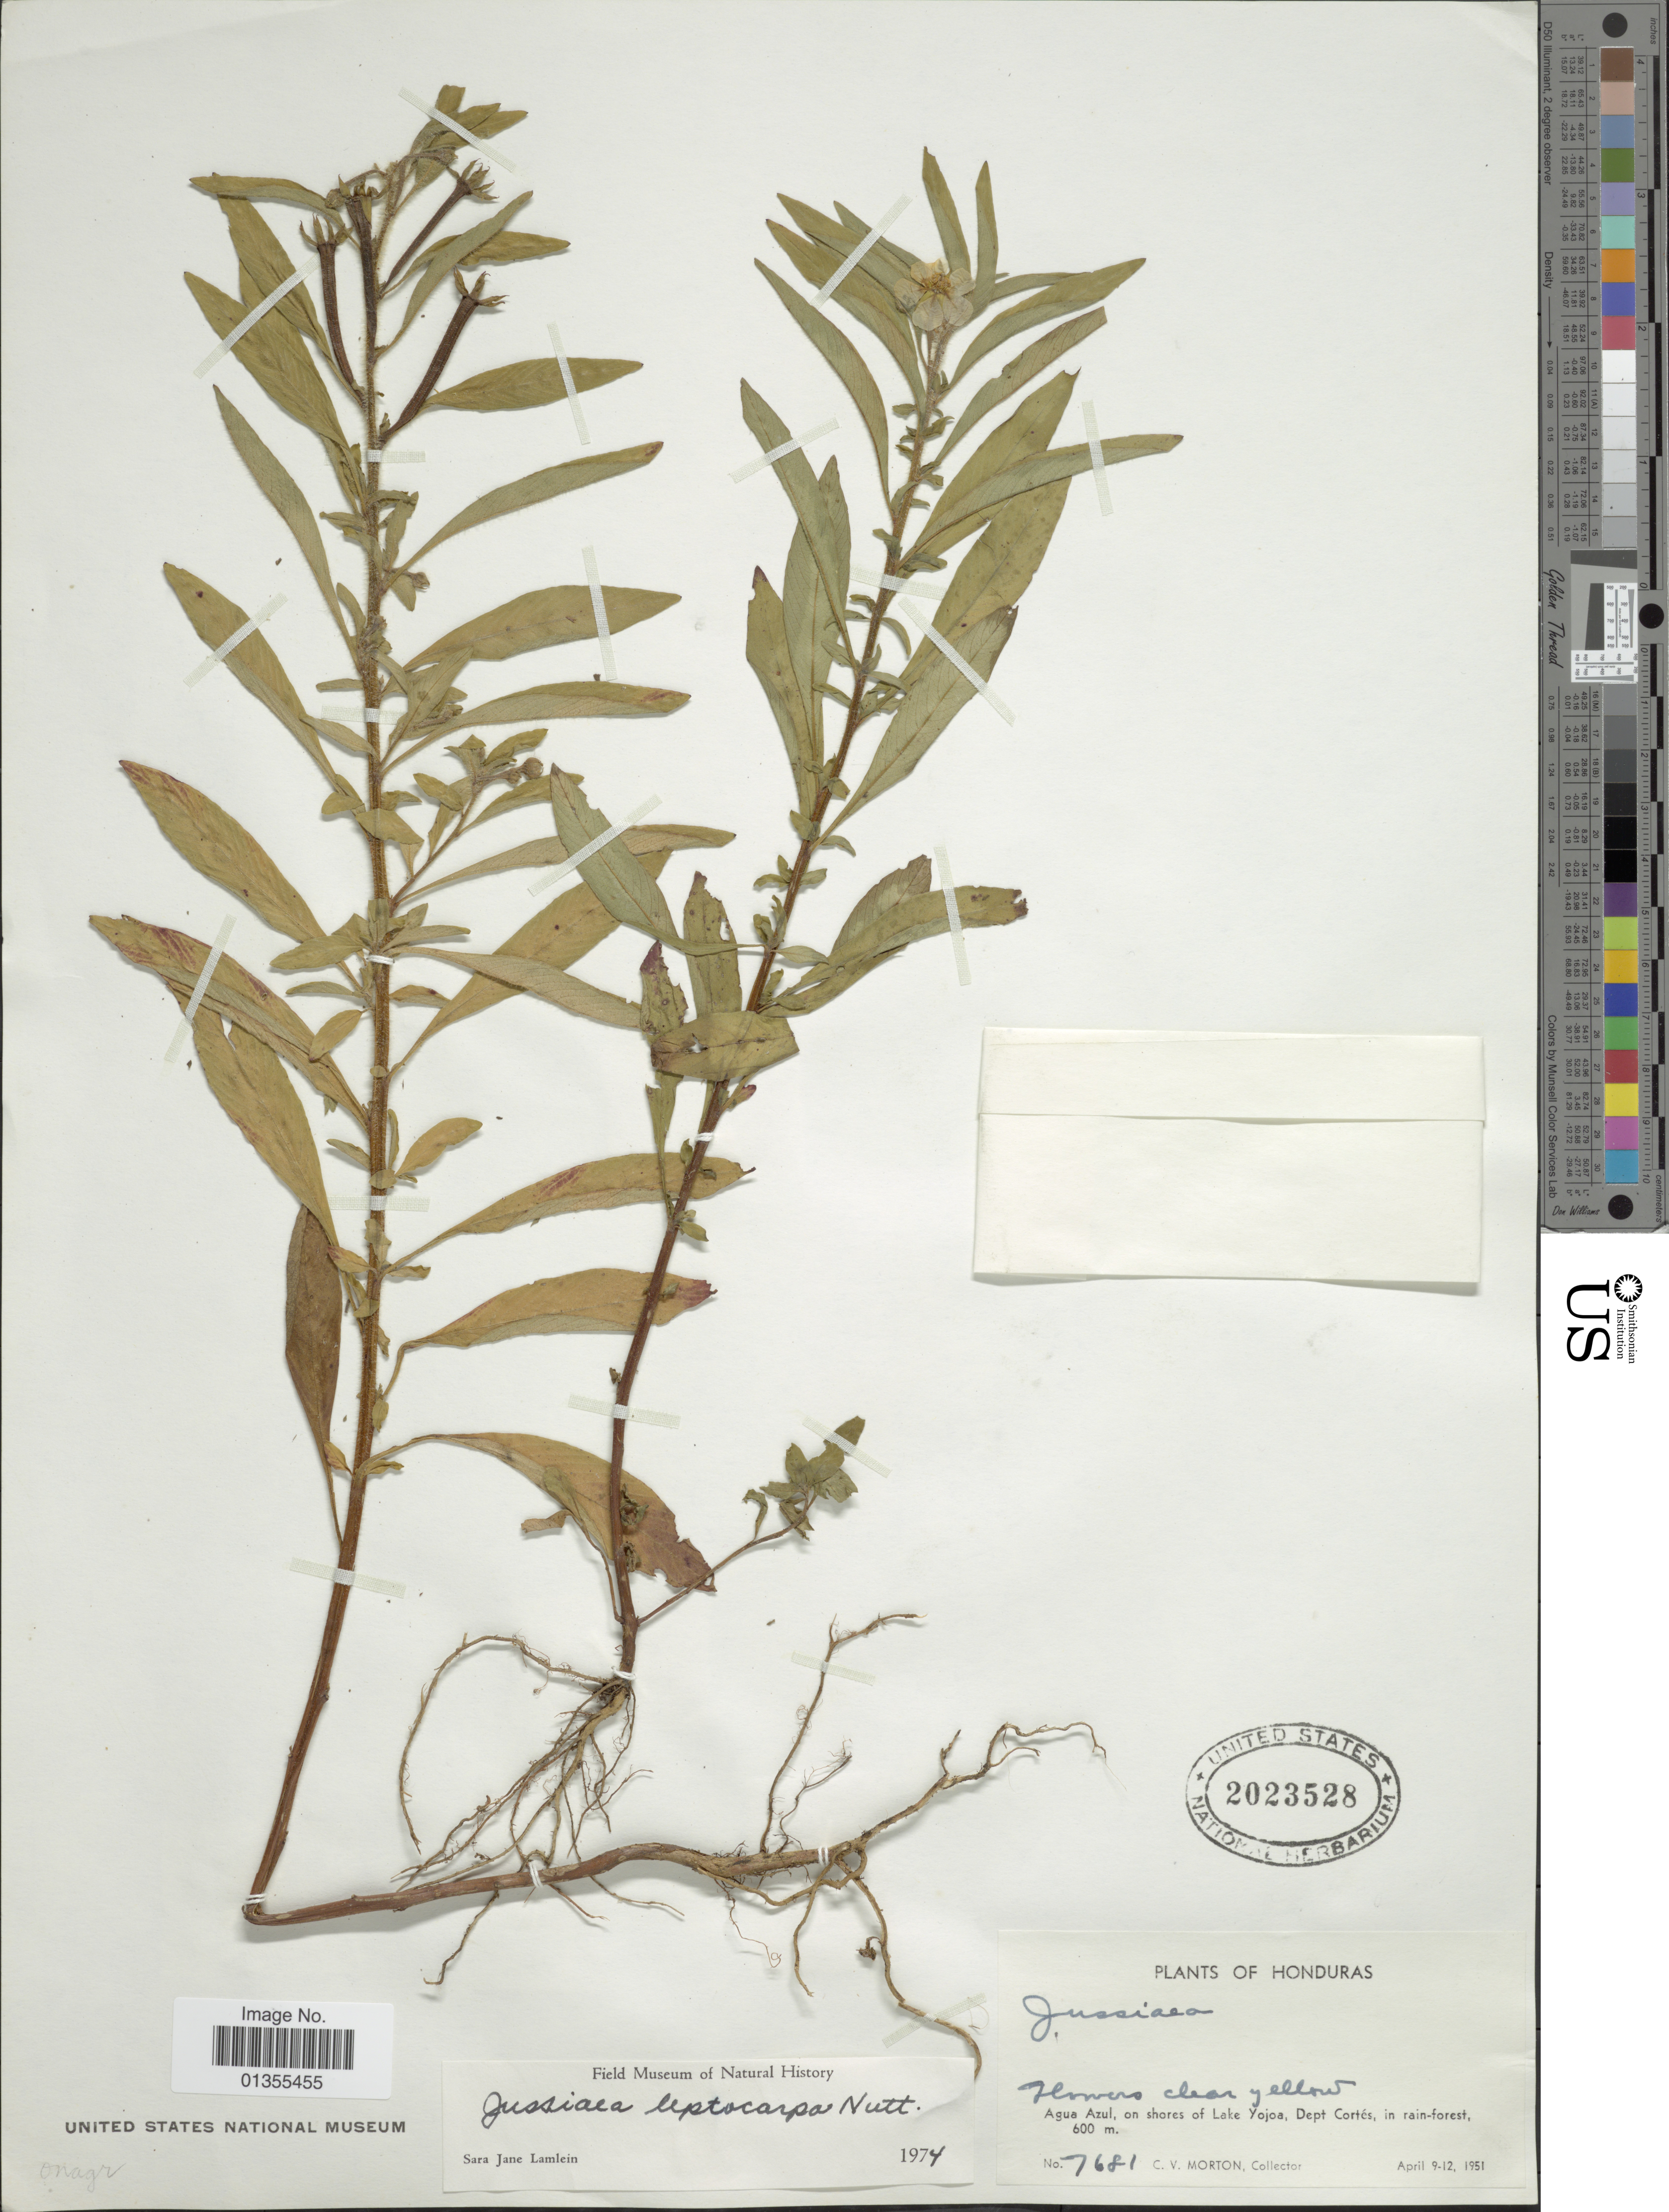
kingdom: Plantae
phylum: Tracheophyta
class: Magnoliopsida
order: Myrtales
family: Onagraceae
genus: Ludwigia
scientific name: Ludwigia leptocarpa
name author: (Nutt.) H. Hara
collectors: C. V. Morton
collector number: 7681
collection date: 1951-04-09/1951-04-12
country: Honduras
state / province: Cortés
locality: Agua Azul, on shores of Lake Yojoa, Dept Cortés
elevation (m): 600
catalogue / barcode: US 2023528